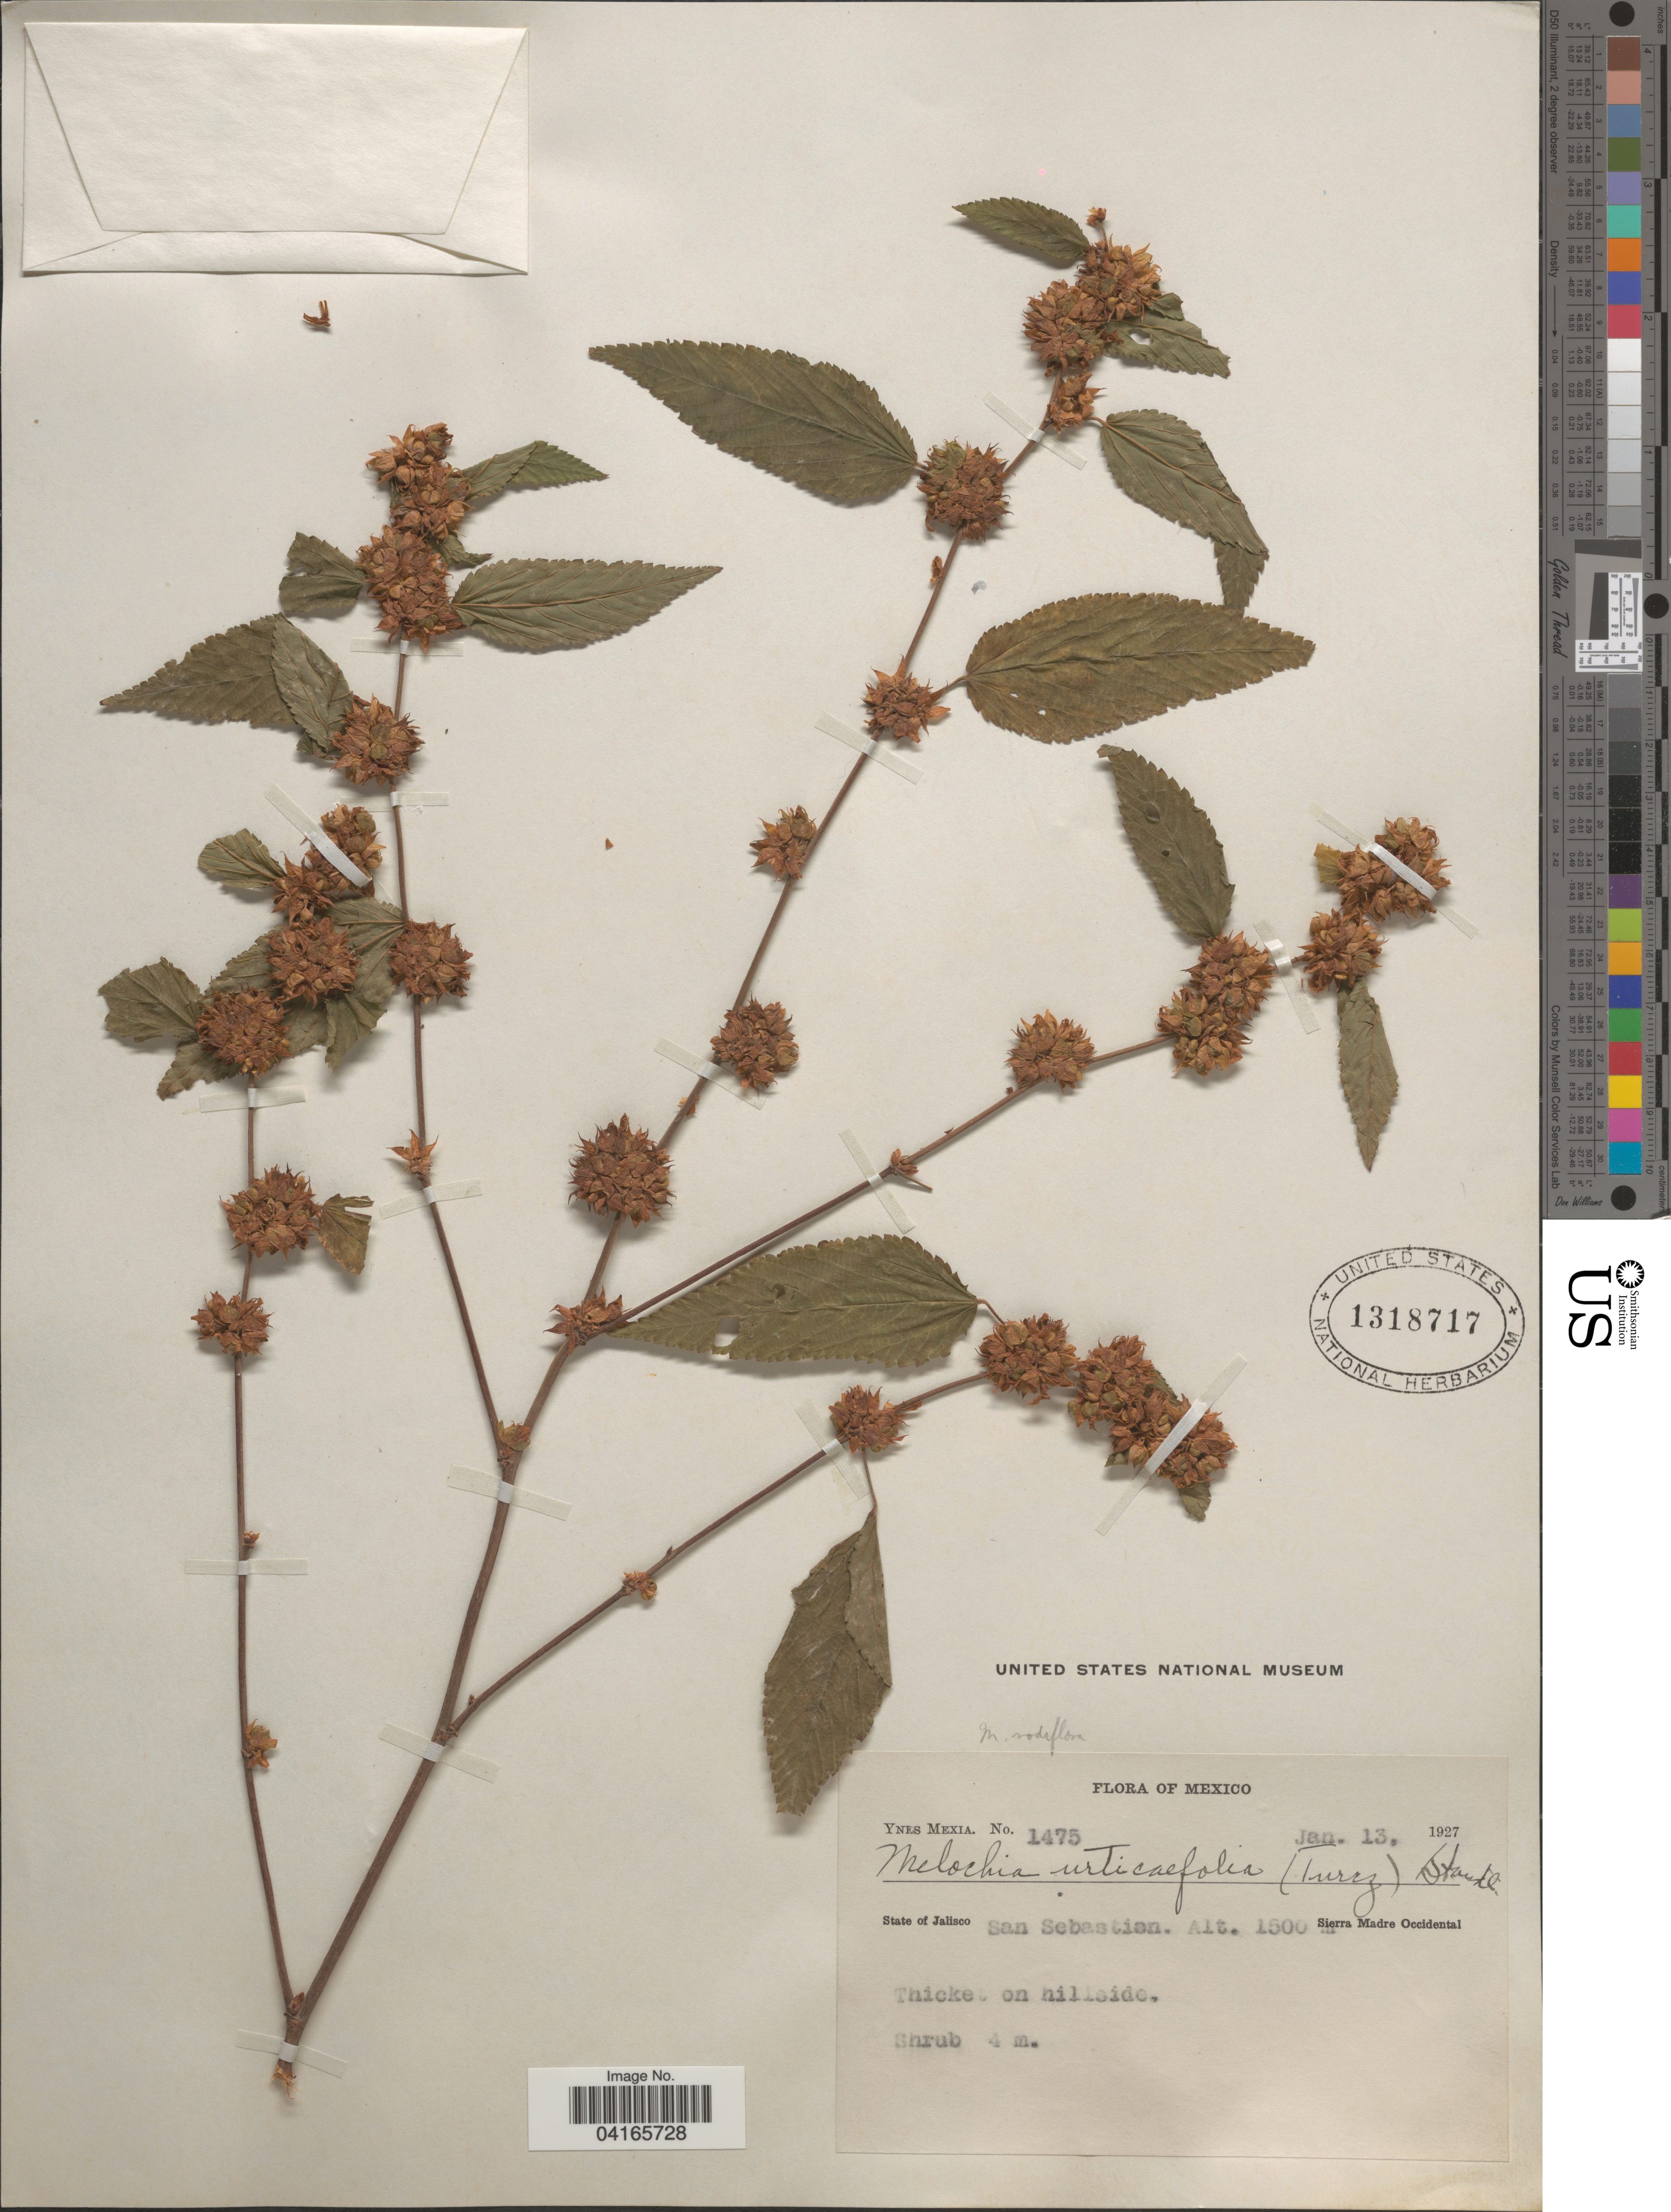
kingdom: Plantae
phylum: Tracheophyta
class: Magnoliopsida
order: Malvales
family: Malvaceae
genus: Melochia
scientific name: Melochia nodiflora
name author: Sw.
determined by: Dorr, Laurence J., Curator (BOT), Smithsonian Institution - National Museum of Natural History (UNITED STATES)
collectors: Y. Mexia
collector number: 1475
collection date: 1927-01-13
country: Mexico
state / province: Jalisco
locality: San Sebastian. Sierra Madre Occidental.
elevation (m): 1500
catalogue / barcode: US 1318717